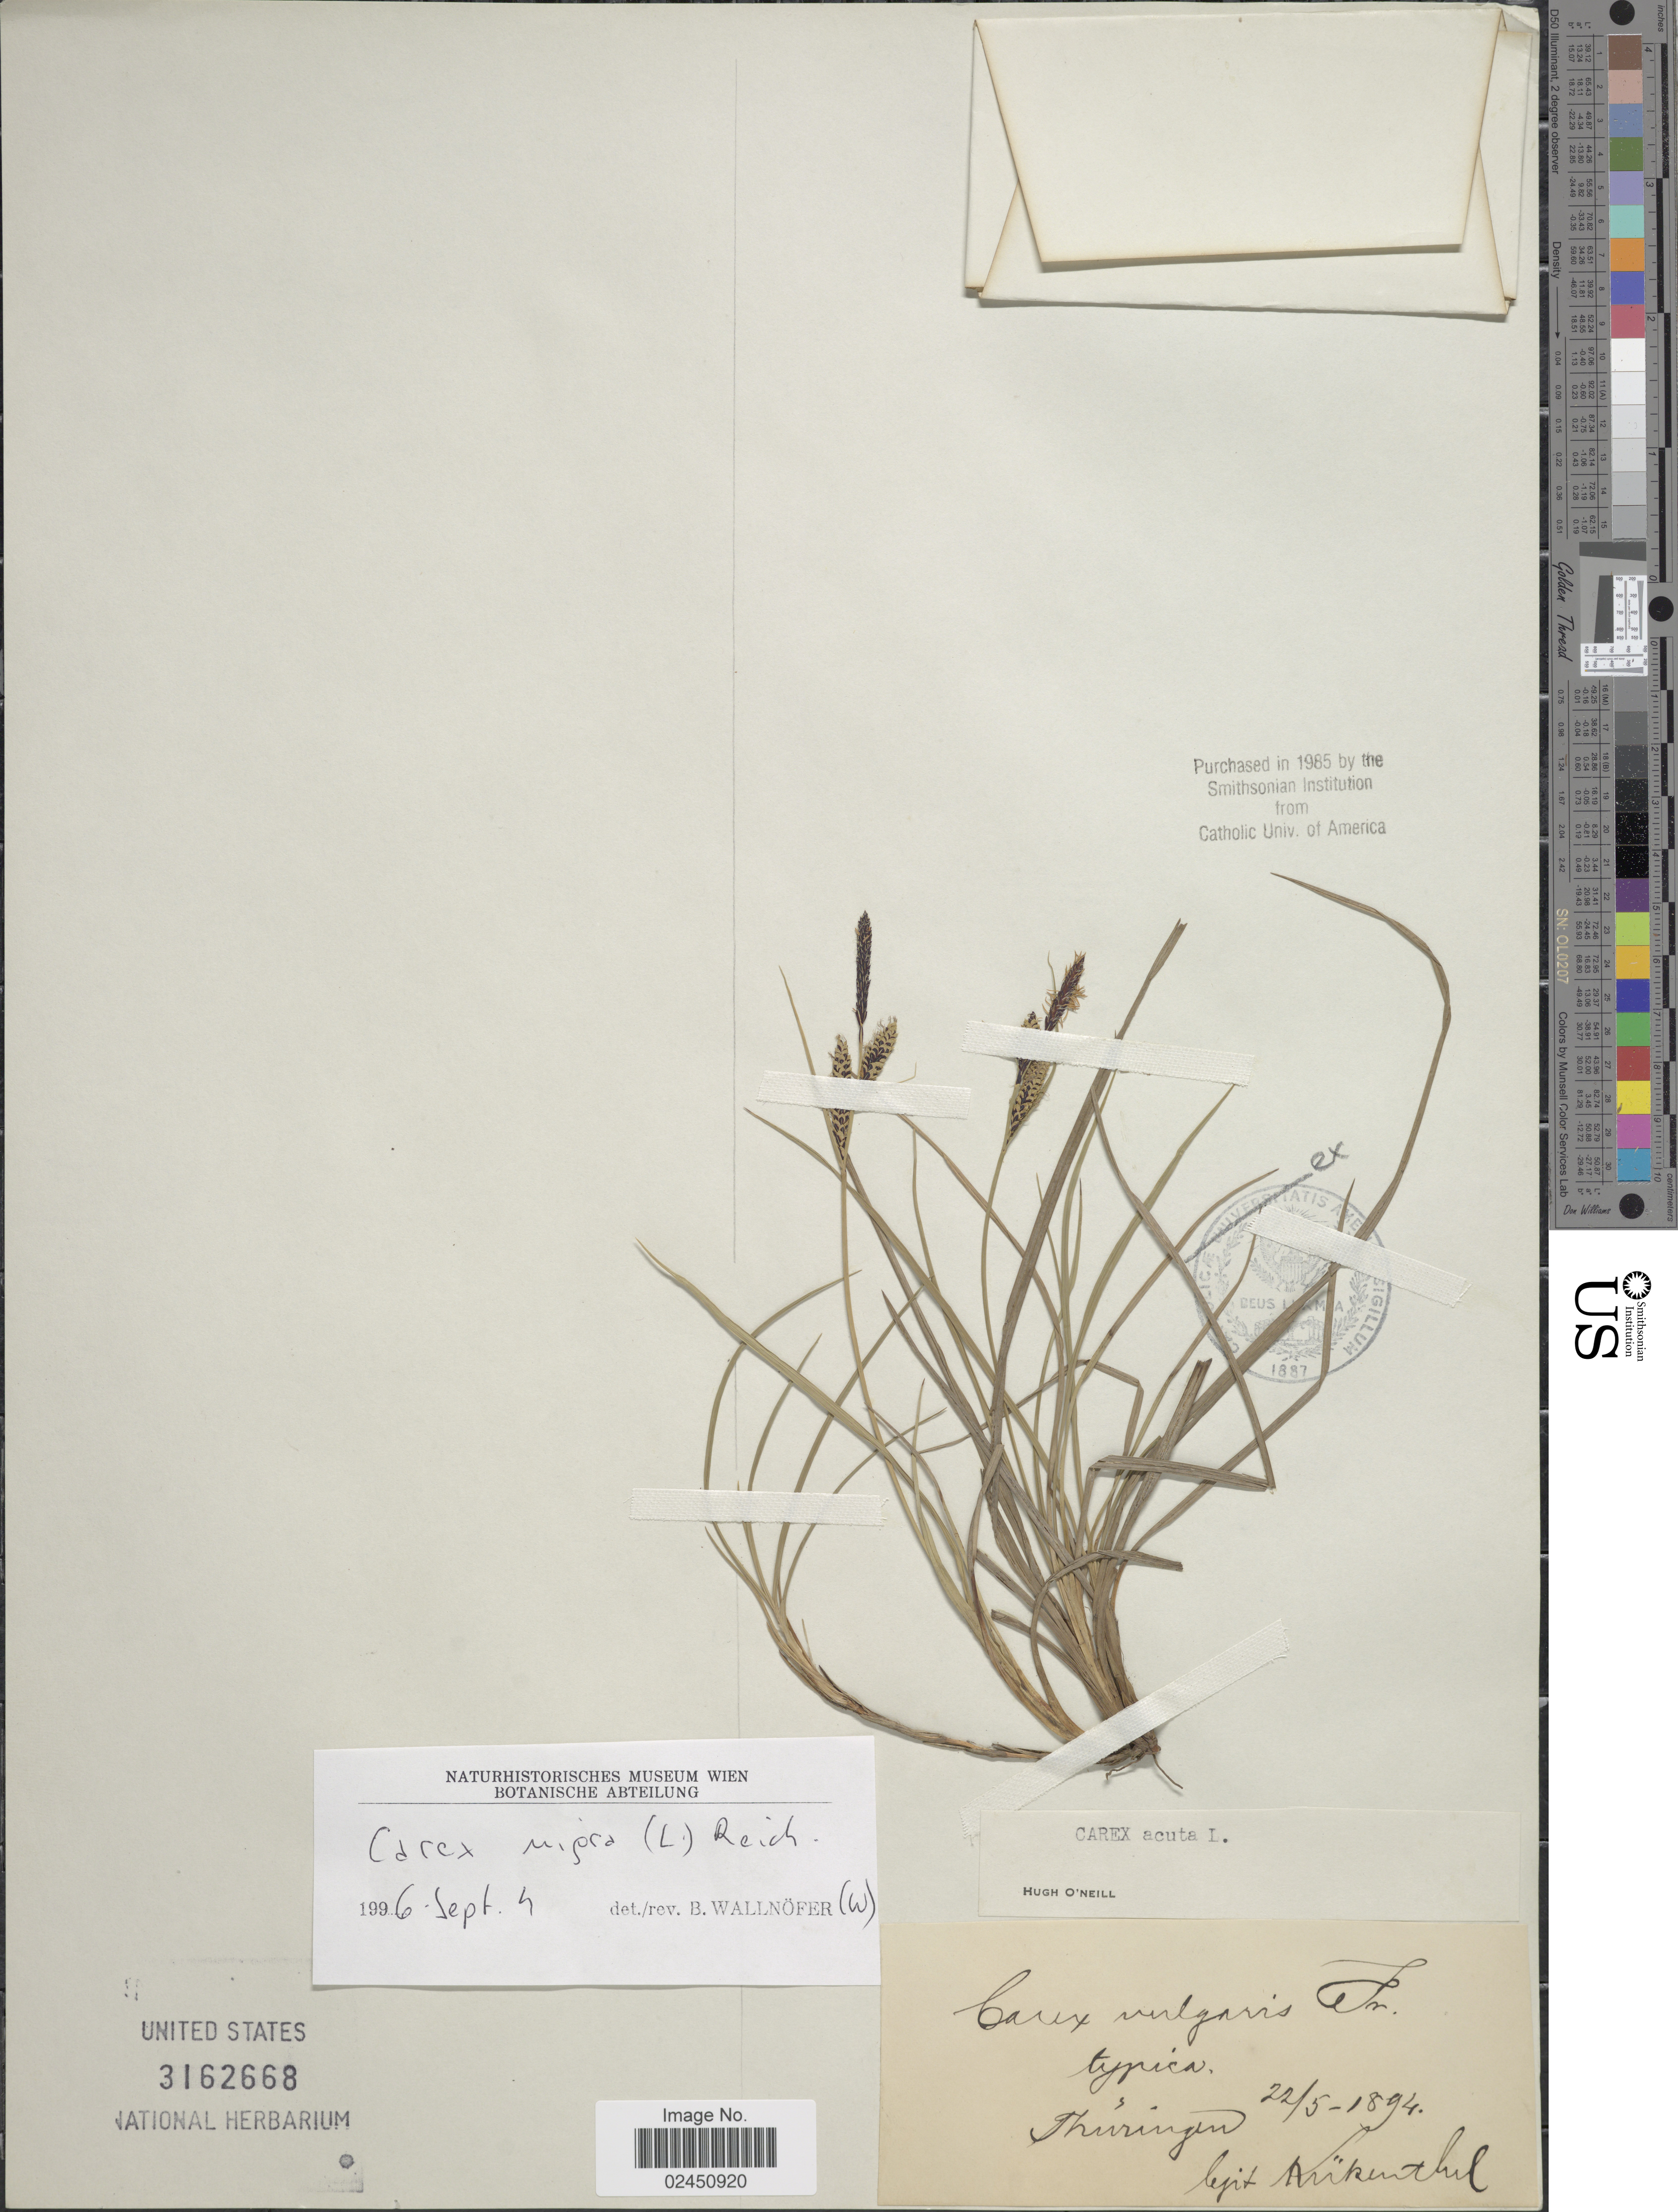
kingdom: Plantae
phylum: Tracheophyta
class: Liliopsida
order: Poales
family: Cyperaceae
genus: Carex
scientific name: Carex nigra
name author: (L.) Reichard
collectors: G. Kükenthal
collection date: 1894-05-22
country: Germany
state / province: Thuringia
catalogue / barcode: US 3162668